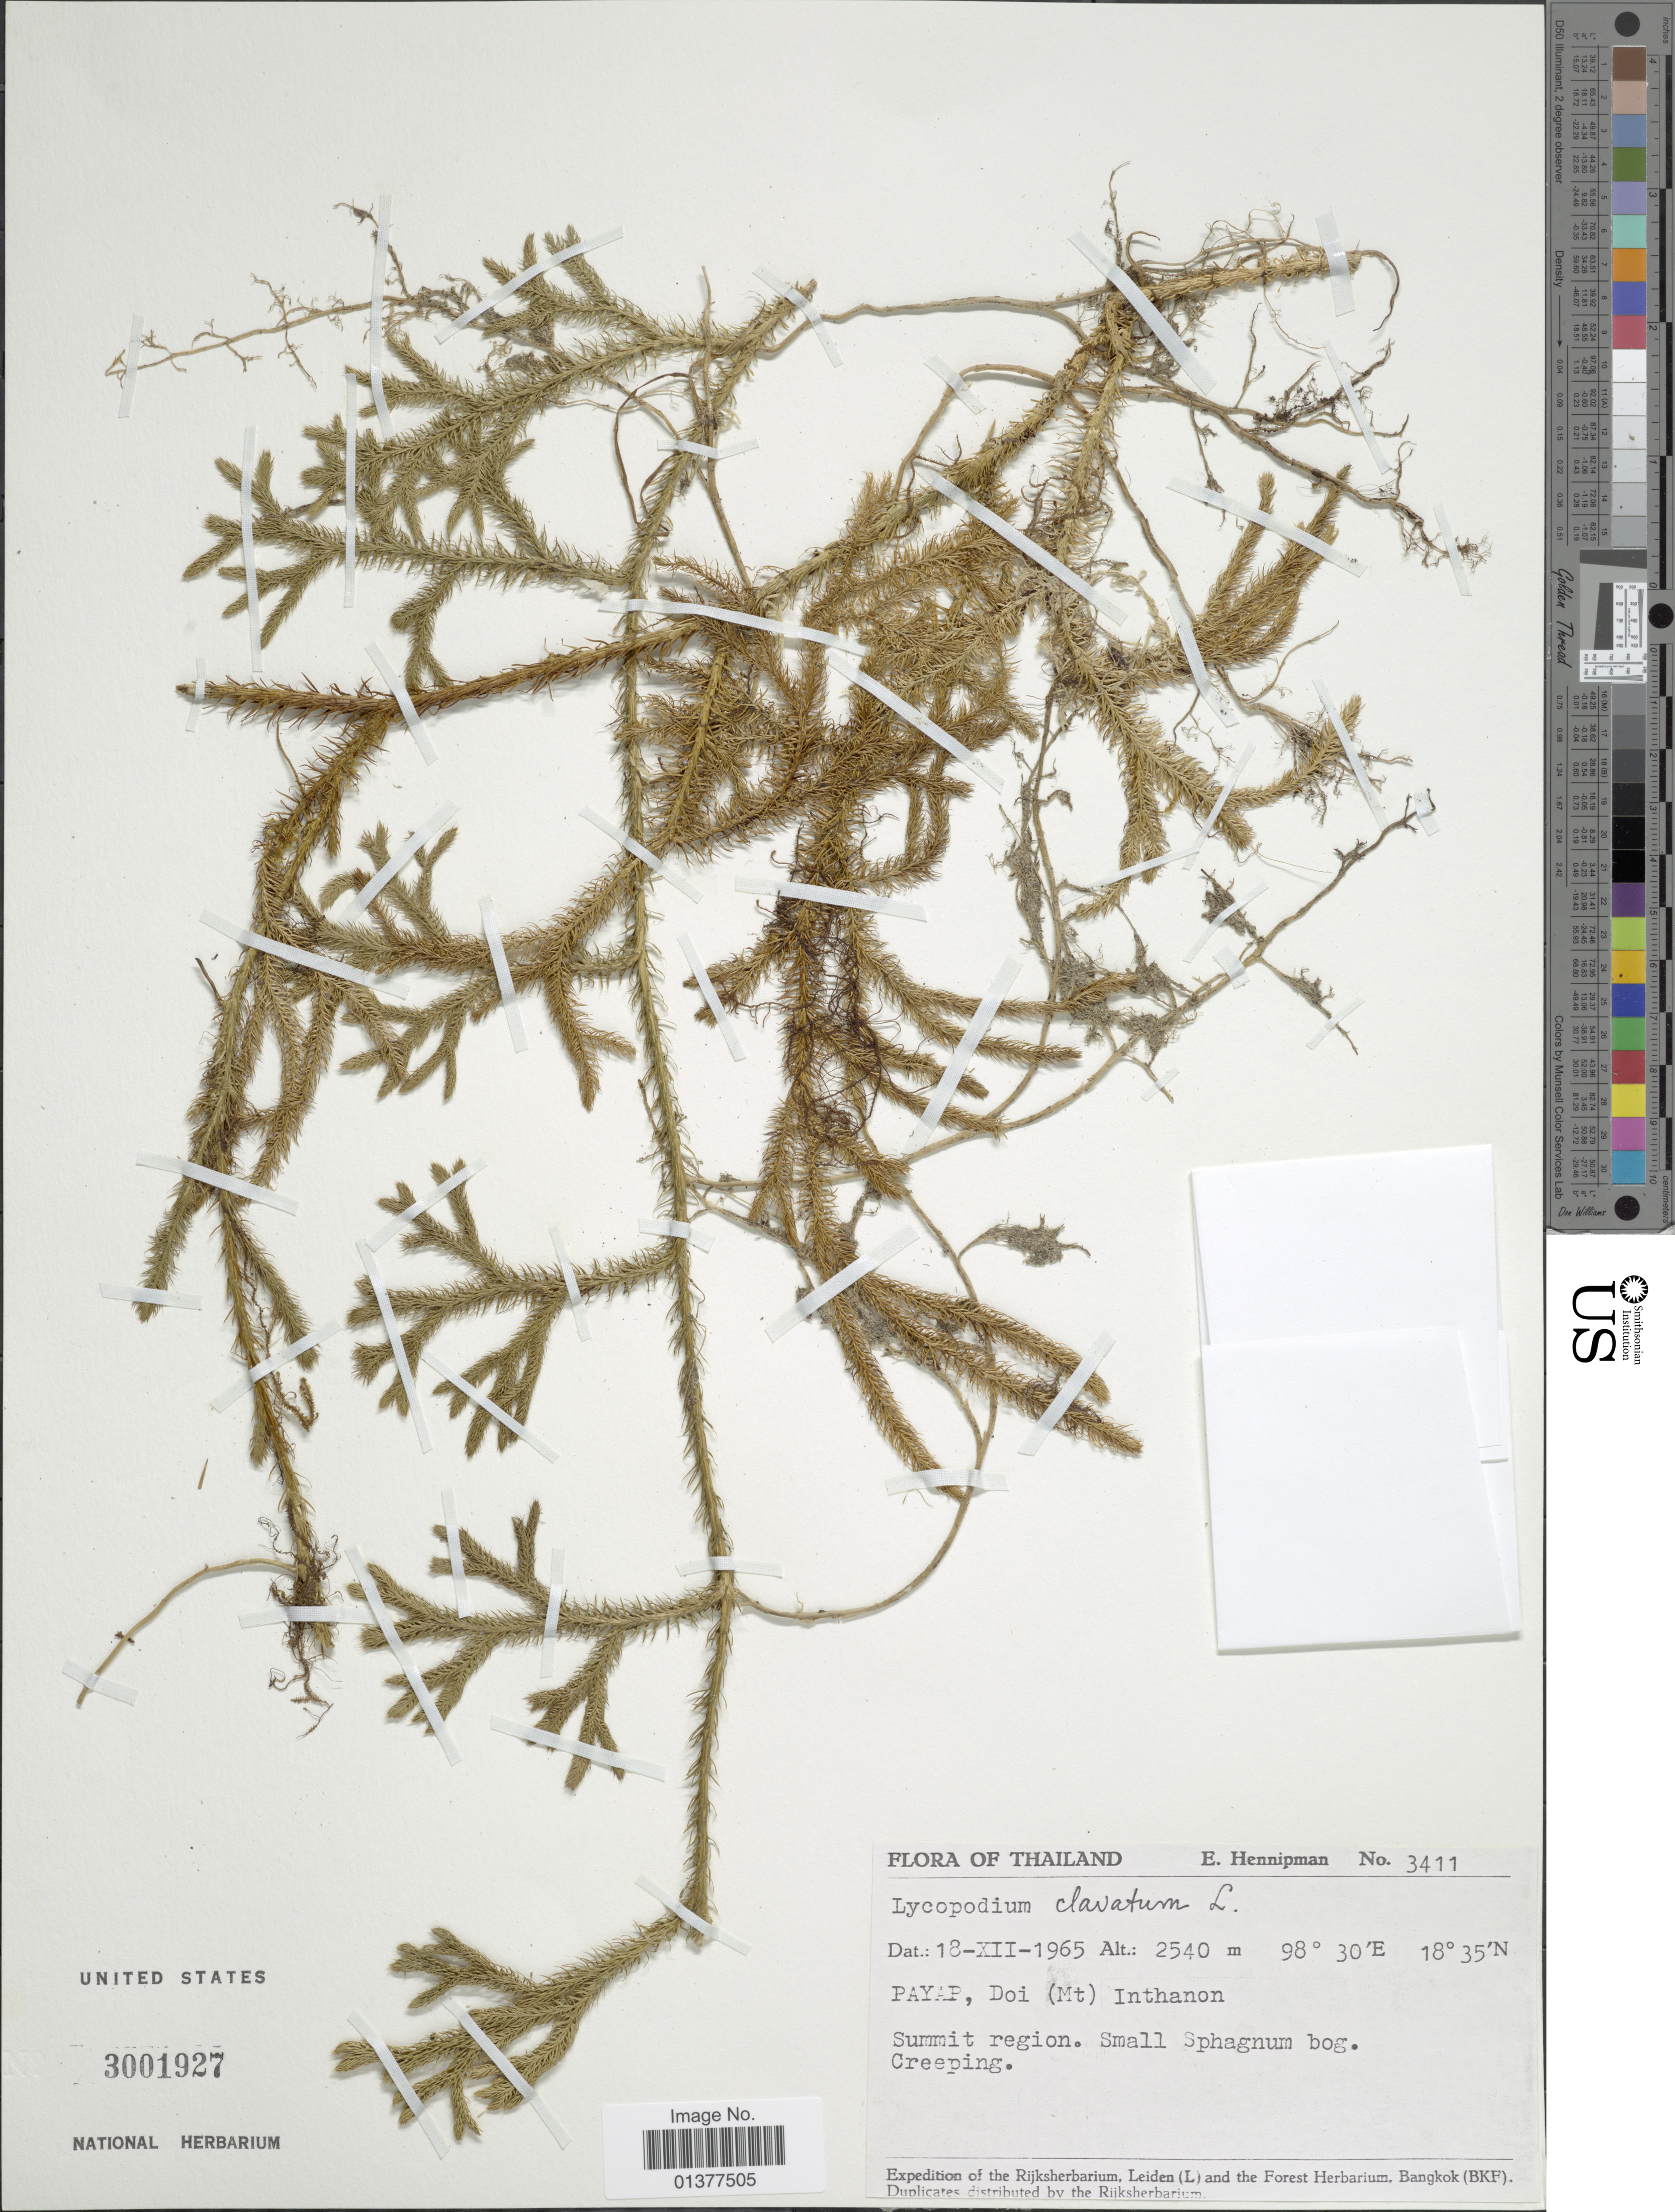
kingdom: Plantae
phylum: Tracheophyta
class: Lycopodiopsida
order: Lycopodiales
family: Lycopodiaceae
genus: Lycopodium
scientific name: Lycopodium clavatum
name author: L.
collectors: E. Hennipman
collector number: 3411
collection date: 1965-12-18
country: Thailand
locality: Payap, Doi (Mt) Inthanon summit region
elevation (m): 2540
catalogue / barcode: US 3001927